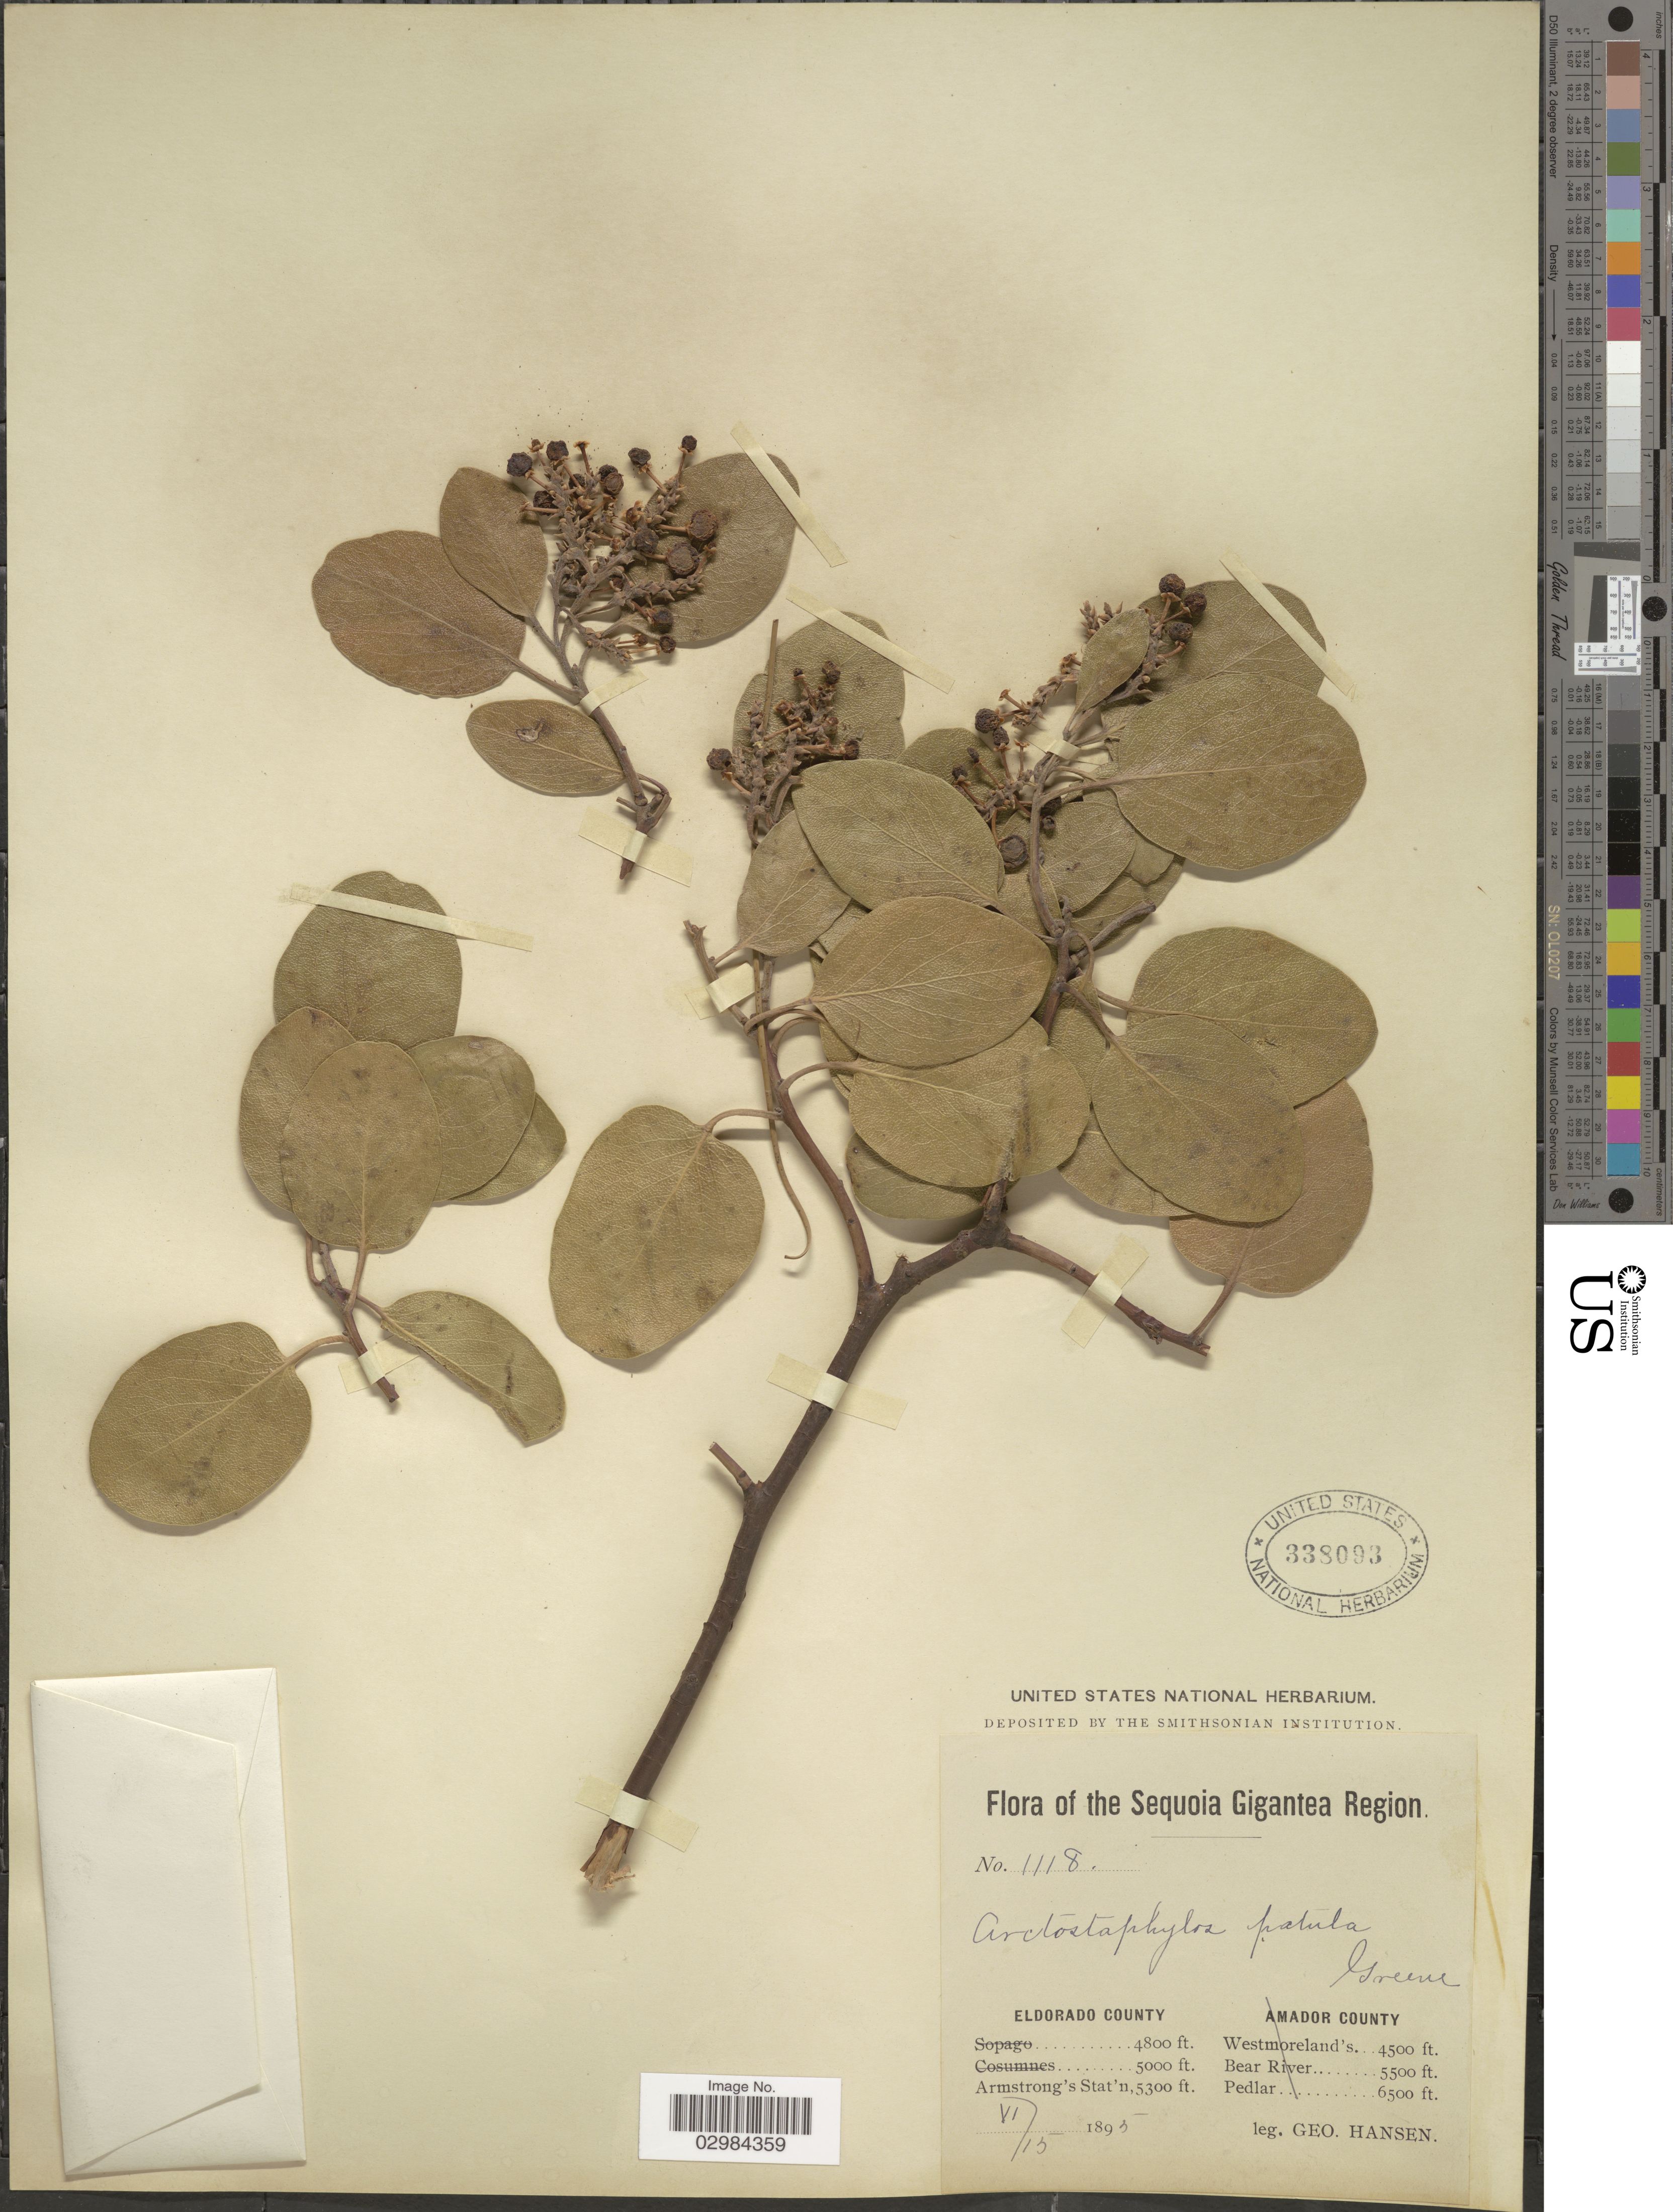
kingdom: Plantae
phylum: Tracheophyta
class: Magnoliopsida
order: Ericales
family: Ericaceae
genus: Arctostaphylos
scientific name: Arctostaphylos patula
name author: Greene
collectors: G. Hansen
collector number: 1118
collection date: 1895-06-15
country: United States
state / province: California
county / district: El Dorado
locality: Sequoia Gigantea Region, Eldorado County, Armstrong's Stat'n.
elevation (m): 1615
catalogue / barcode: US 338093